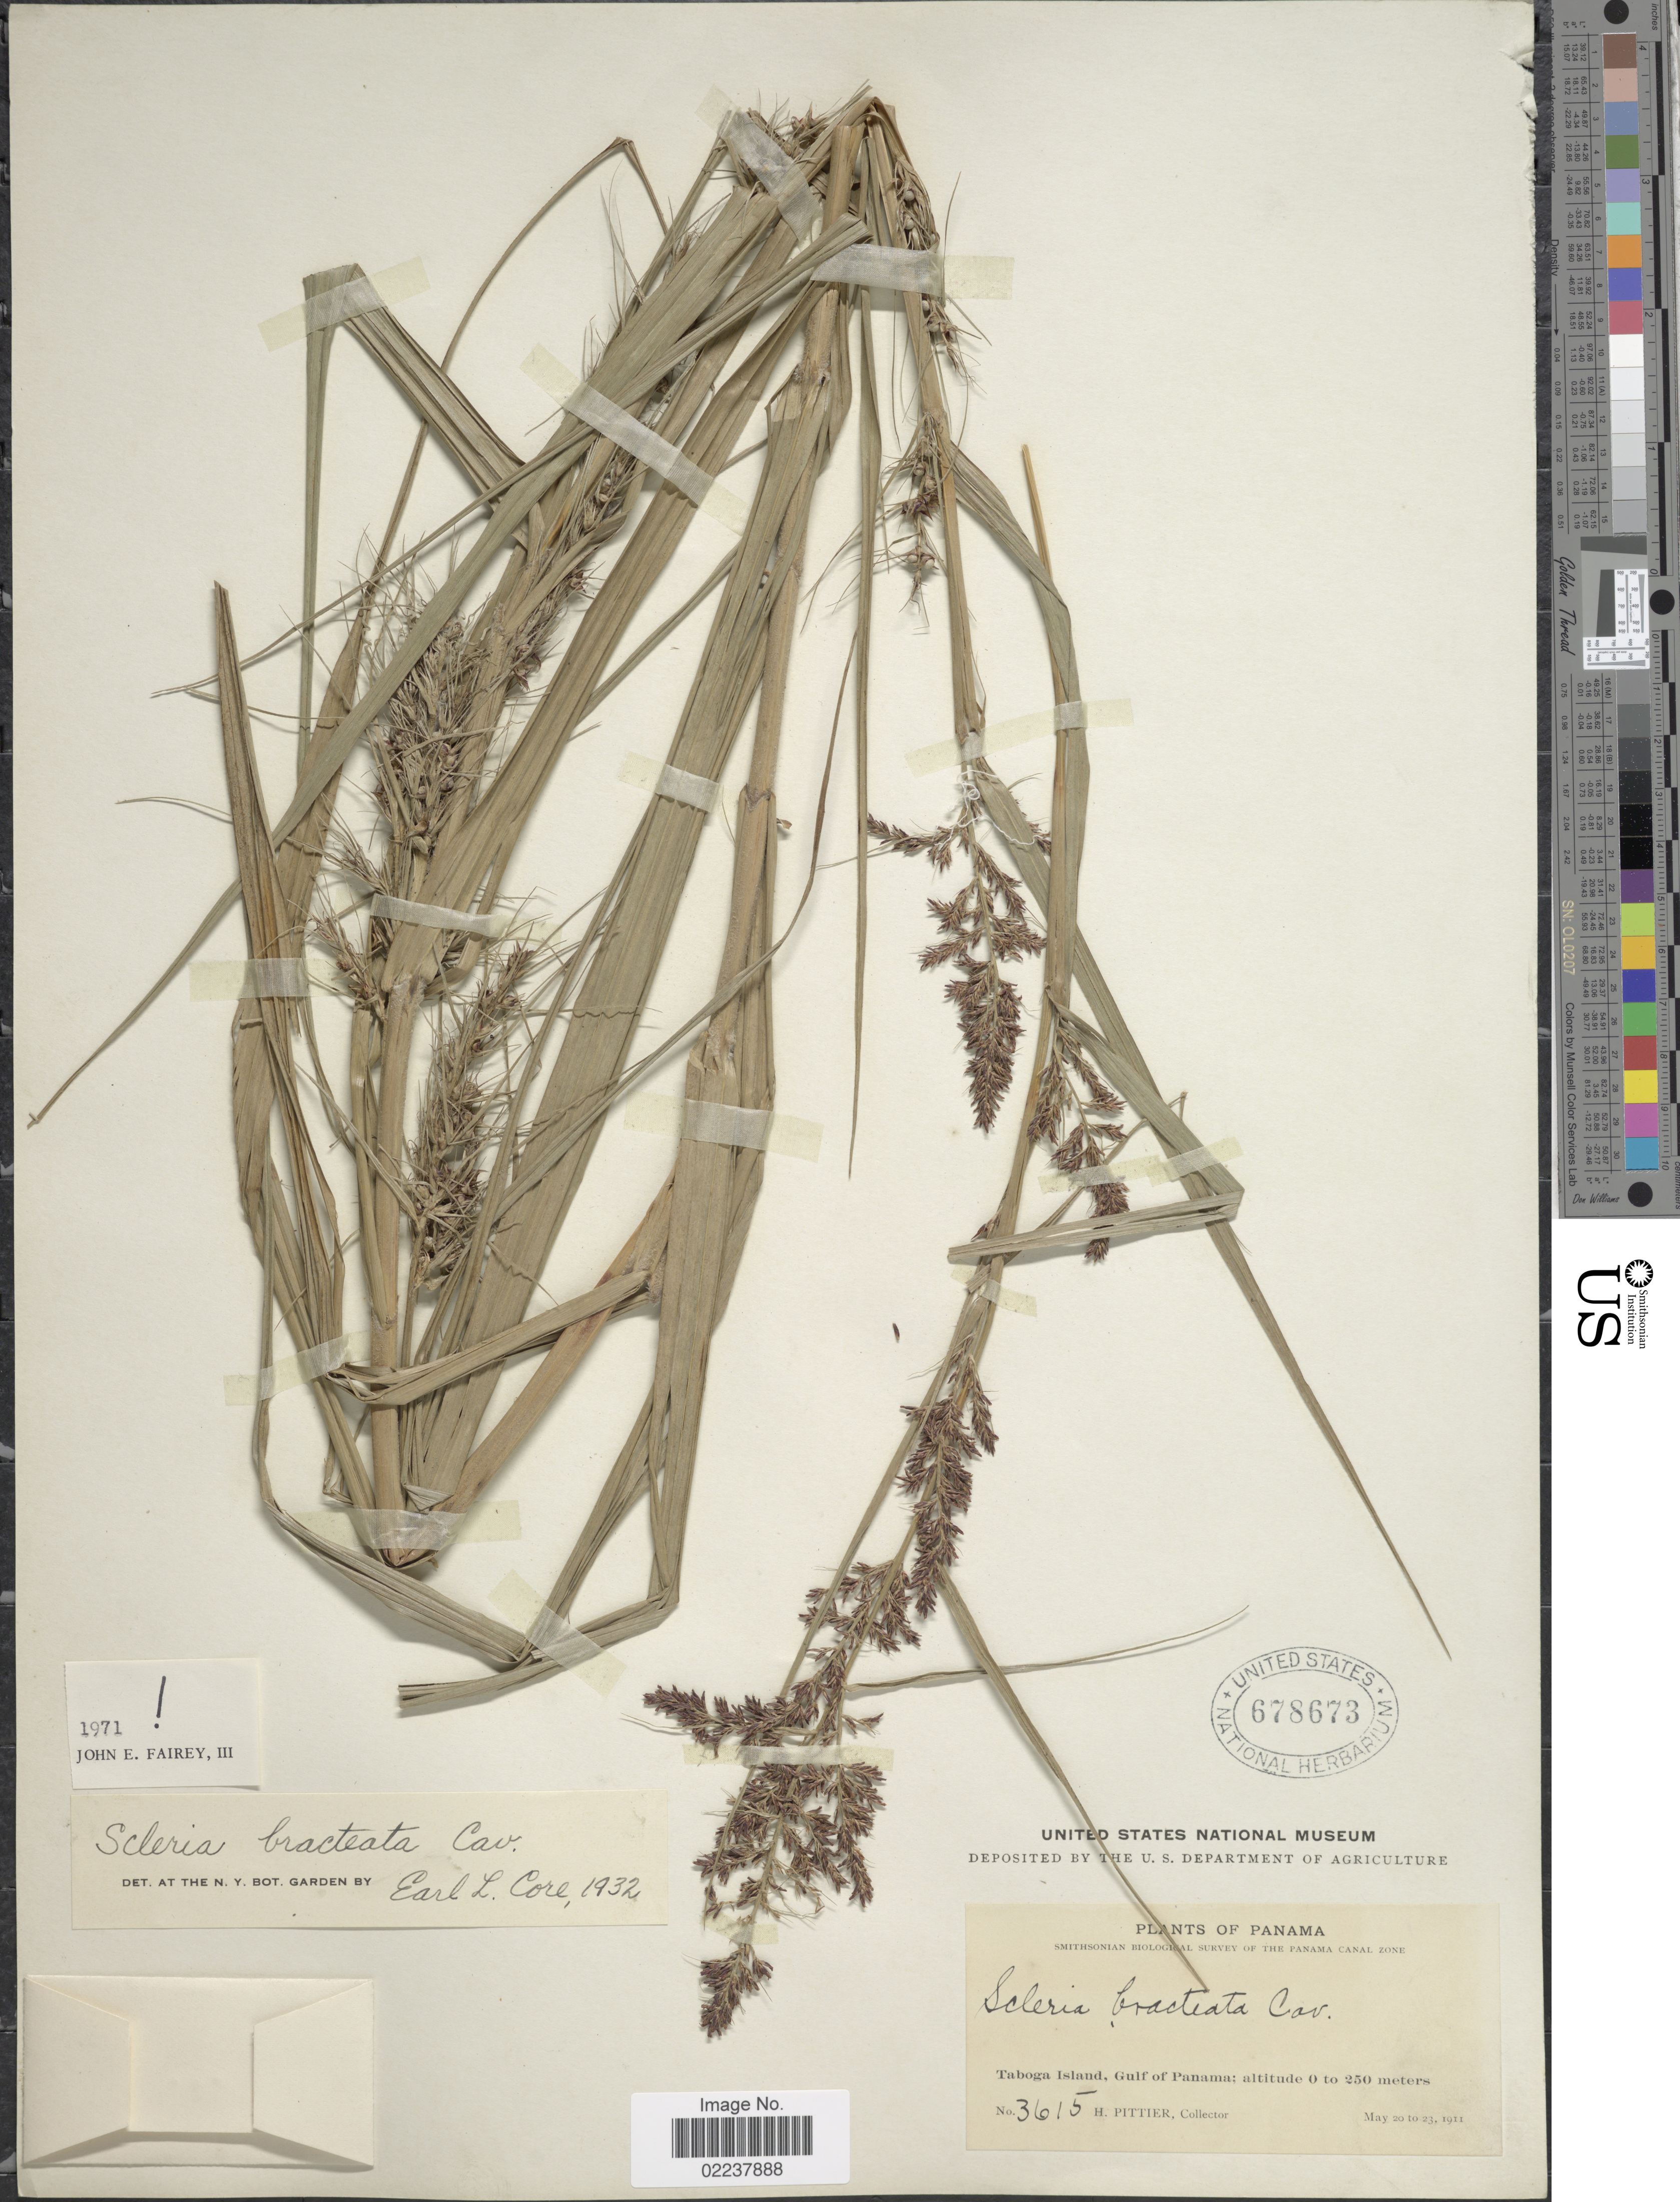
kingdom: Plantae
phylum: Tracheophyta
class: Liliopsida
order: Poales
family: Cyperaceae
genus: Scleria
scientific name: Scleria bracteata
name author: Cav.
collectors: H. F. Pittier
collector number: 3615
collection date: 1911-05-20/1911-05-23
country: Panama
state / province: Panamá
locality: Taboga Island, Gulf of Panama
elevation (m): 0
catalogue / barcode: US 678673